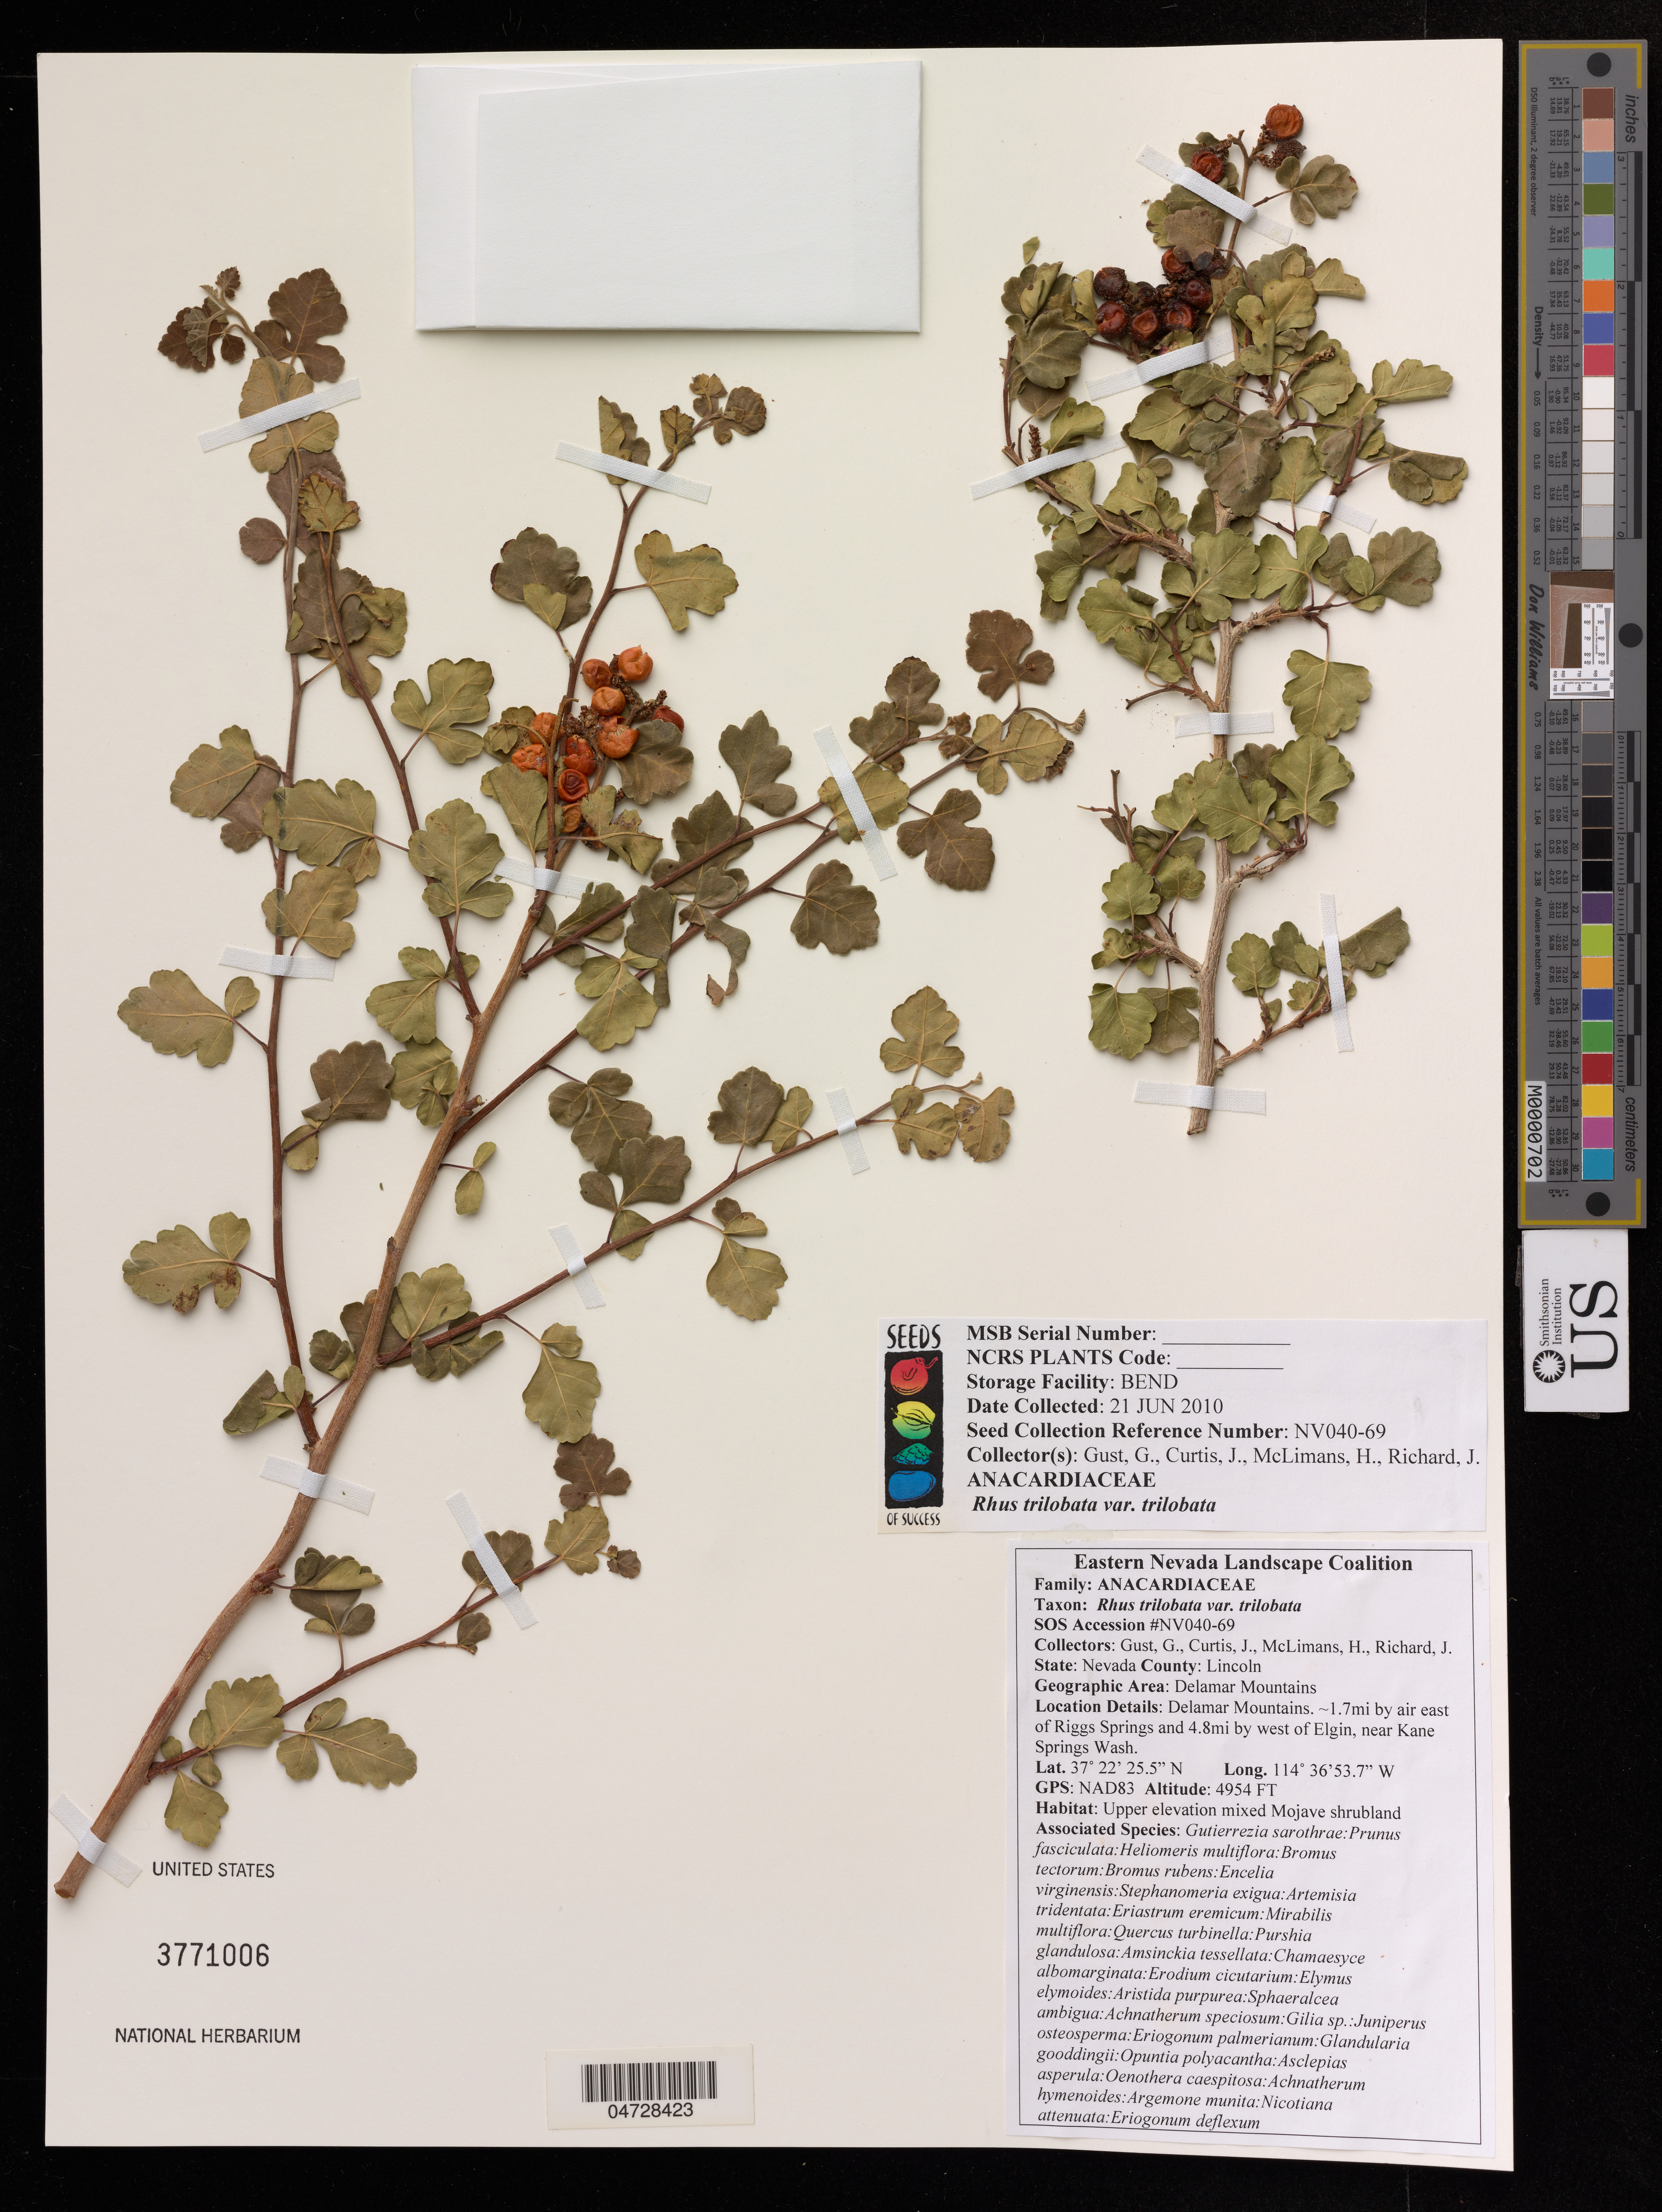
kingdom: Plantae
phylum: Tracheophyta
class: Magnoliopsida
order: Sapindales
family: Anacardiaceae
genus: Rhus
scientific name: Rhus trilobata var. trilobata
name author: Nutt.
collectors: G. Gust, J. Curtis & H. McLimans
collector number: NV040-69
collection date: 2010-06-21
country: United States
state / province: Nevada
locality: County: Lincoln. Delamar Mountains ~2.7 mi by air east of Riggs Springs and 4.8 mi by west of Elgin, near Kane Springs Wash.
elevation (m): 1510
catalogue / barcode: US 3771006